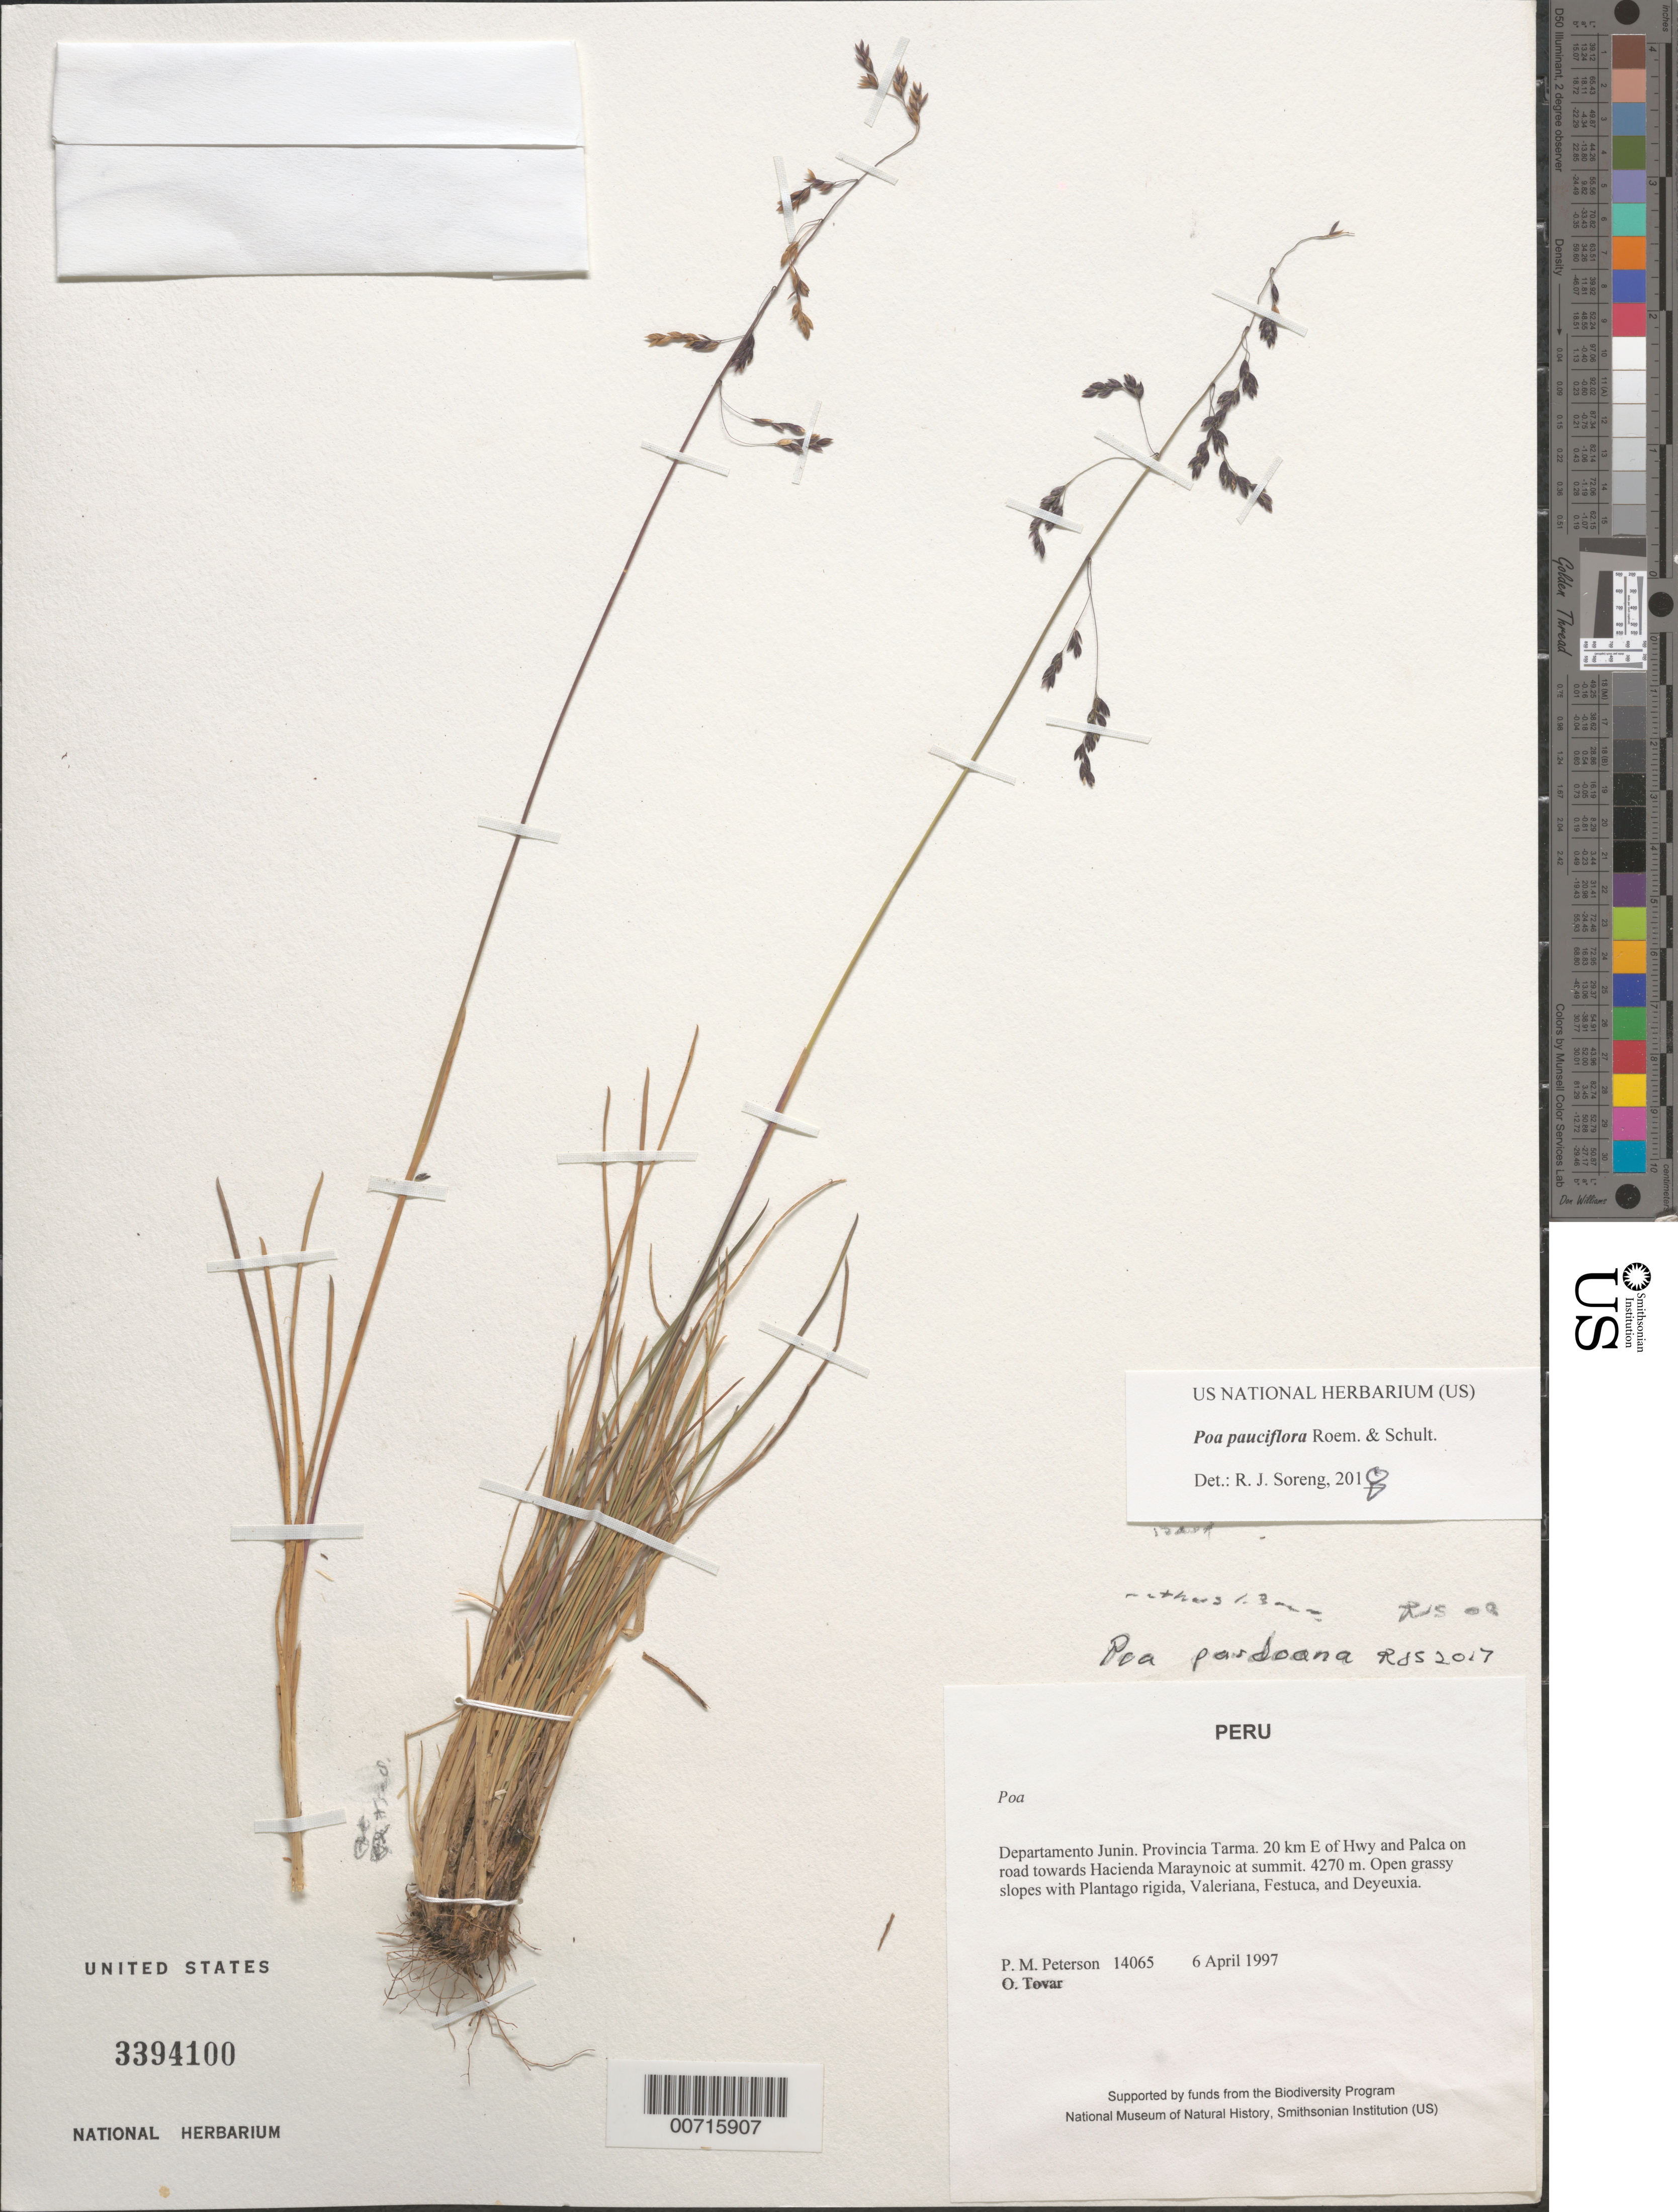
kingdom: Plantae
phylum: Tracheophyta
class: Liliopsida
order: Poales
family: Poaceae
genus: Poa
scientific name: Poa pauciflora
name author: Roem. & Schult.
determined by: Soreng, Robert J., Research Associate (BOT), Smithsonian Institution - National Museum of Natural History (UNITED STATES)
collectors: P. M. Peterson & Ó. Tovar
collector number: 14065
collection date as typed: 06 Apr 1997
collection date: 1997-04-06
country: Peru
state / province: Junín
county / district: Tarma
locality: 20 km E of Hwy and Palca on road towards Hacienda Maraynoic at summit.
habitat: Open grassy slopes with Plantago rigida, Valeriana, Festuca, and Deyeuxia.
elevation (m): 4270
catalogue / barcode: US 3394100